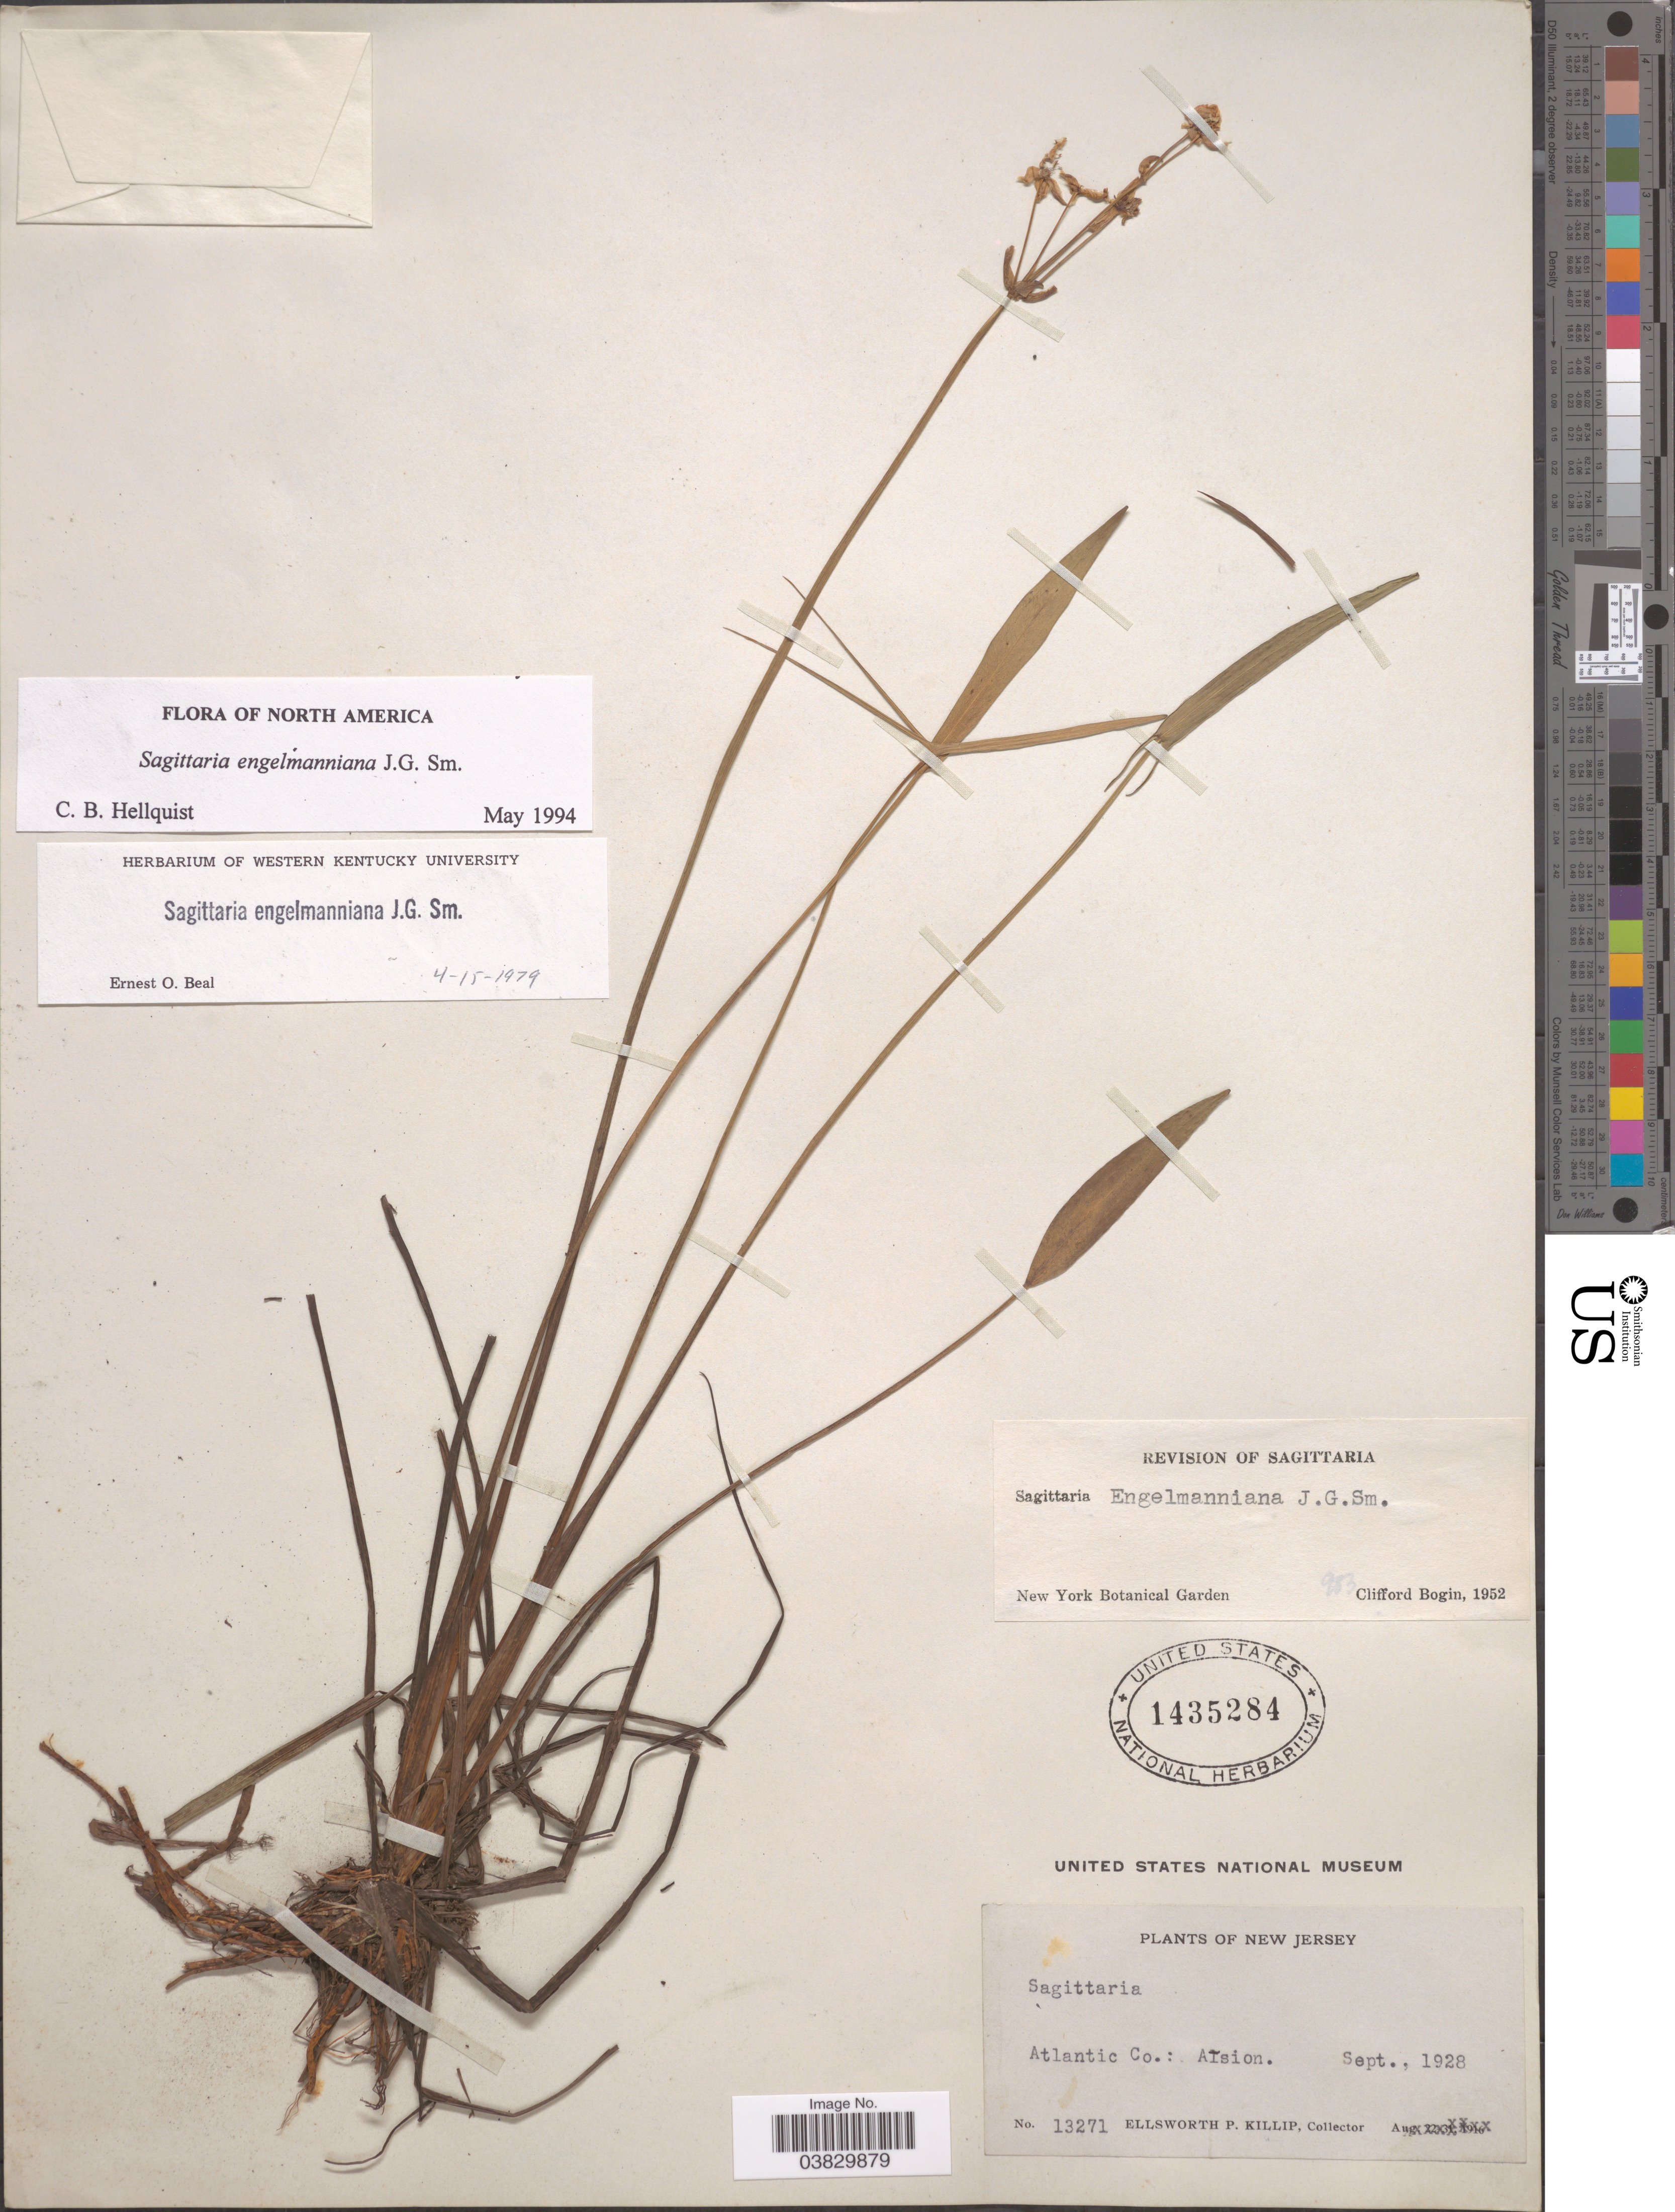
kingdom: Plantae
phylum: Tracheophyta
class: Liliopsida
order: Alismatales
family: Alismataceae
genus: Sagittaria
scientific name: Sagittaria engelmanniana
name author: J.G. Sm.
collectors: E. P. Killip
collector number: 13271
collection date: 1928-09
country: United States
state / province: New Jersey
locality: Atlantic Co.: Atsion.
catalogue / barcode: US 1435284